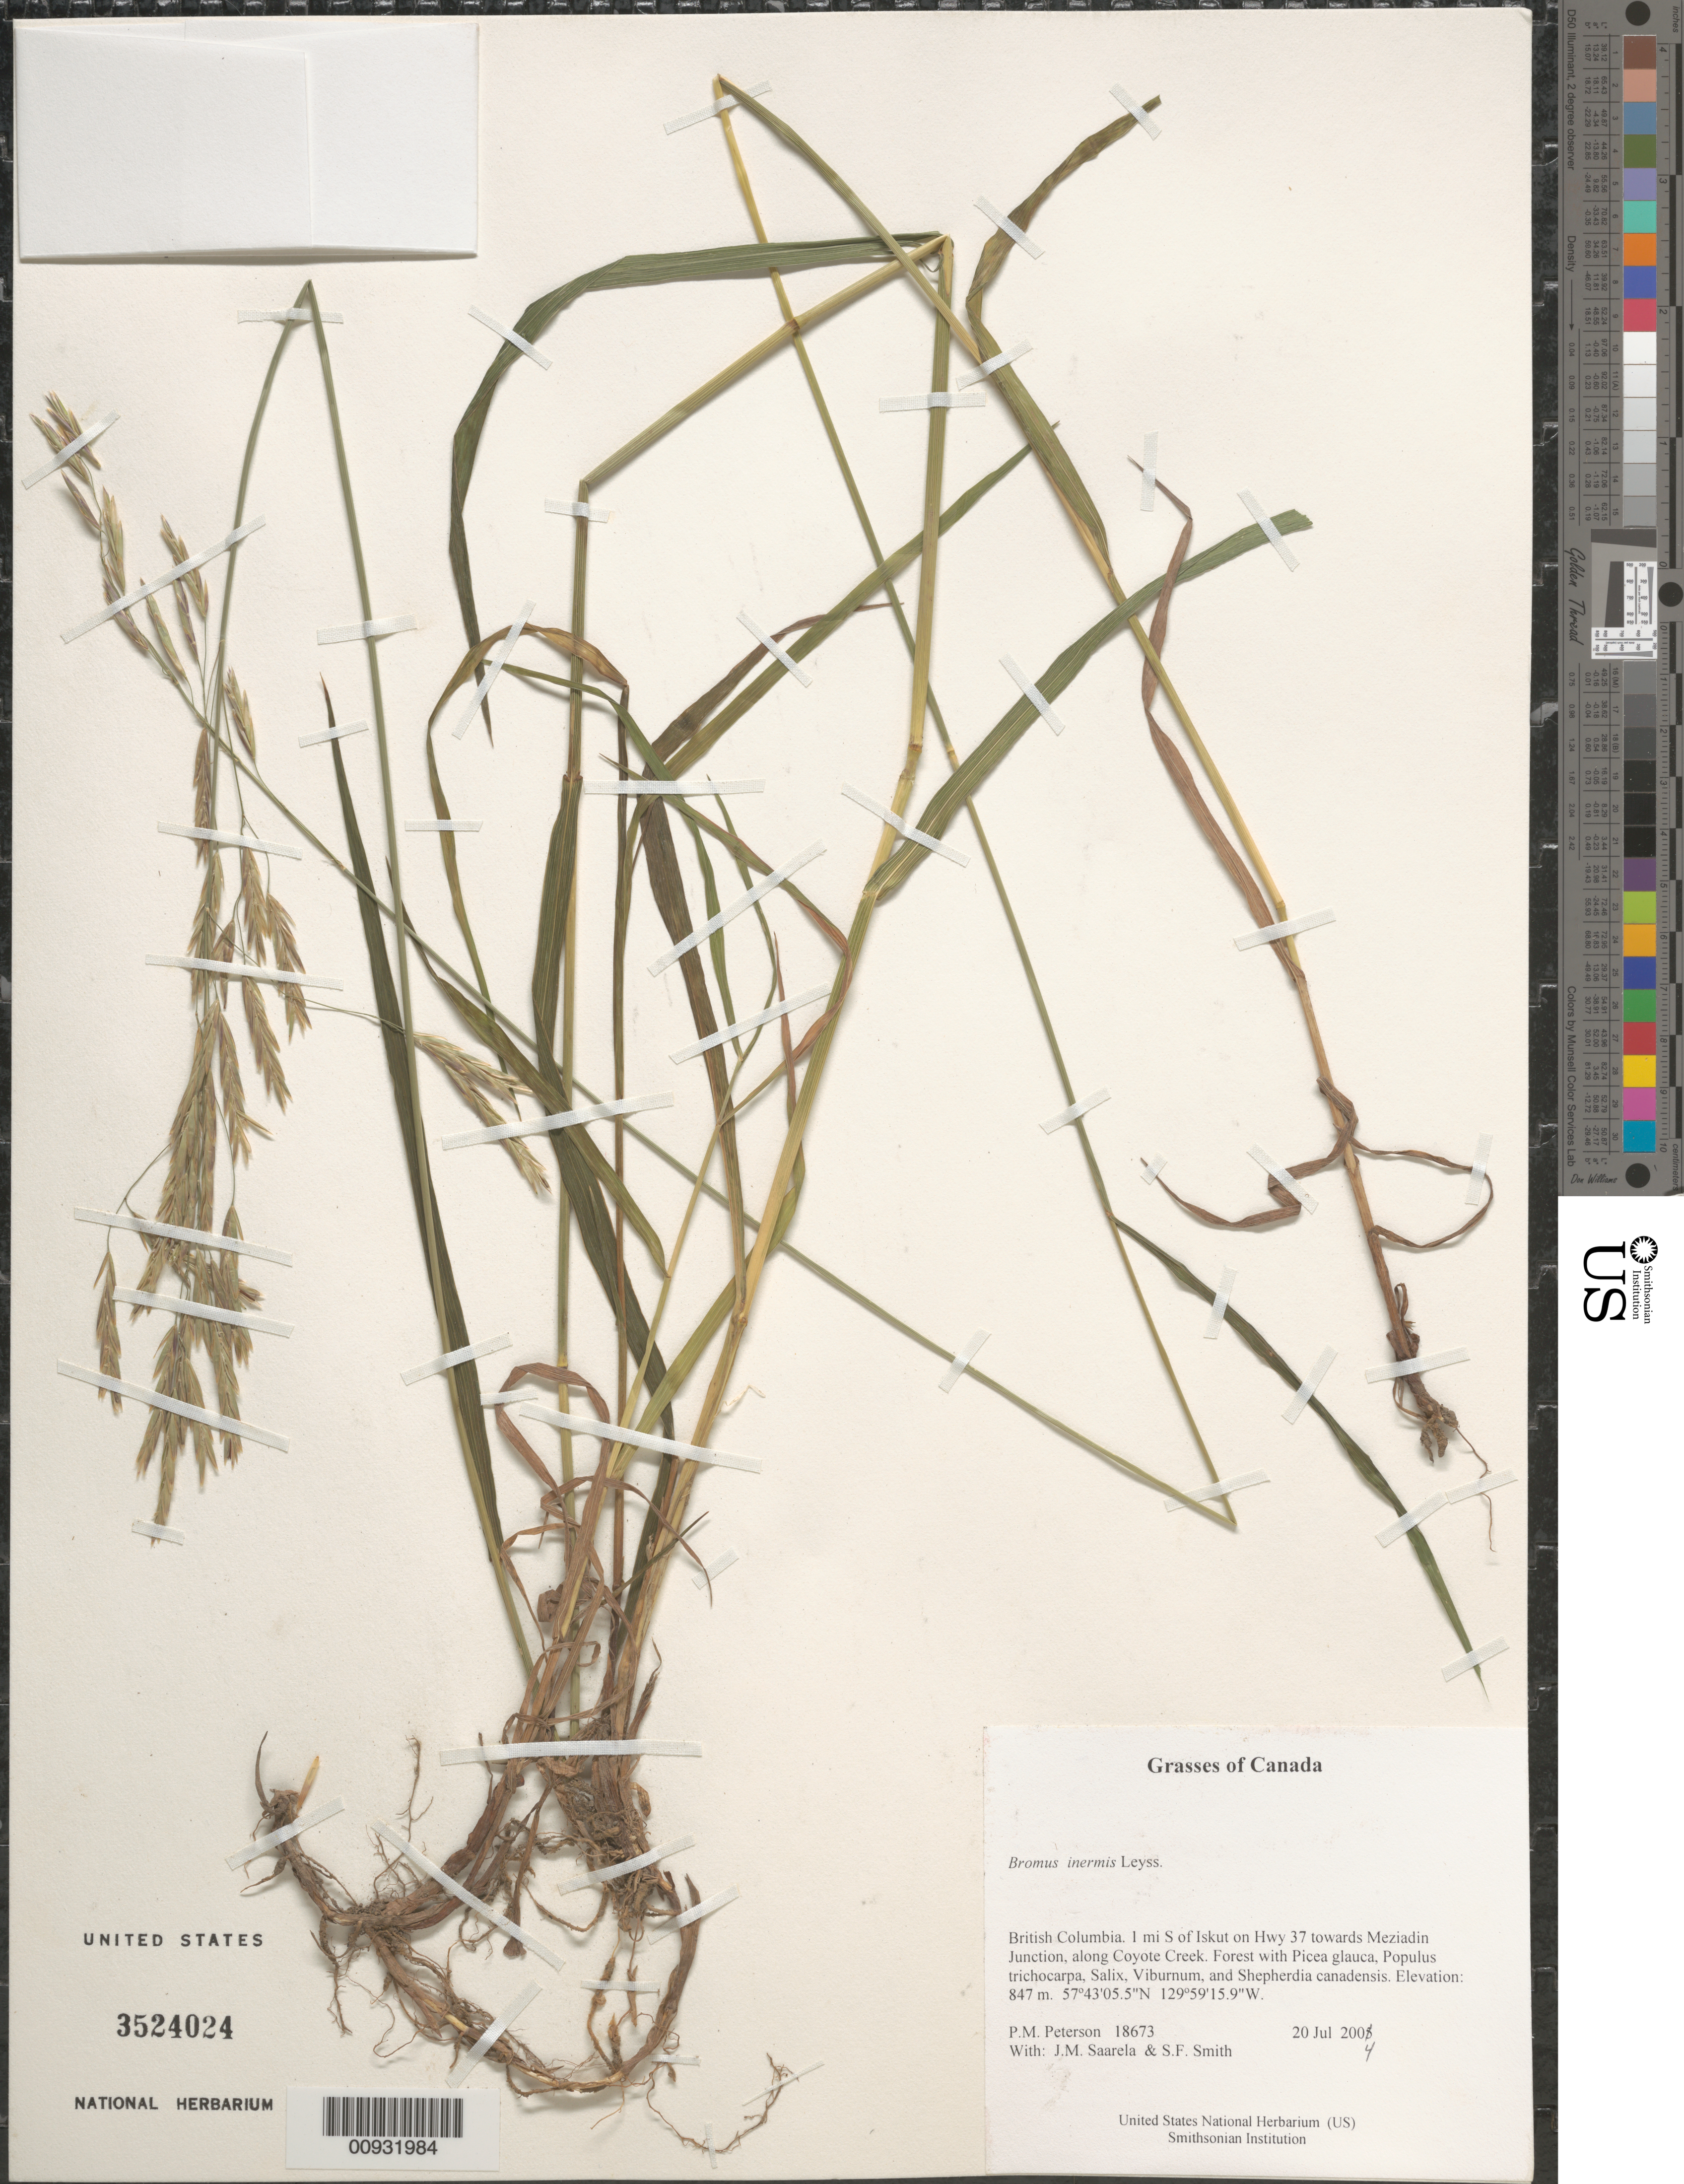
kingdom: Plantae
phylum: Tracheophyta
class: Liliopsida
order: Poales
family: Poaceae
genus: Bromus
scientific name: Bromus inermis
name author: Leyss.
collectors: P. M. Peterson, J. Saarela & S.F. Smith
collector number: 18673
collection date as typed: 20 Jul 2004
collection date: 2004-07-20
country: Canada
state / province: British Columbia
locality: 1 mi S of Iskut on Hwy 37 towards Meziadin Junction, along Coyote Creek. Forest with Picea glauca, Populus trichocarpa, Salix, Viburnum, and Shepherdia canadensis.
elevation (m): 847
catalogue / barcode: US 3524024